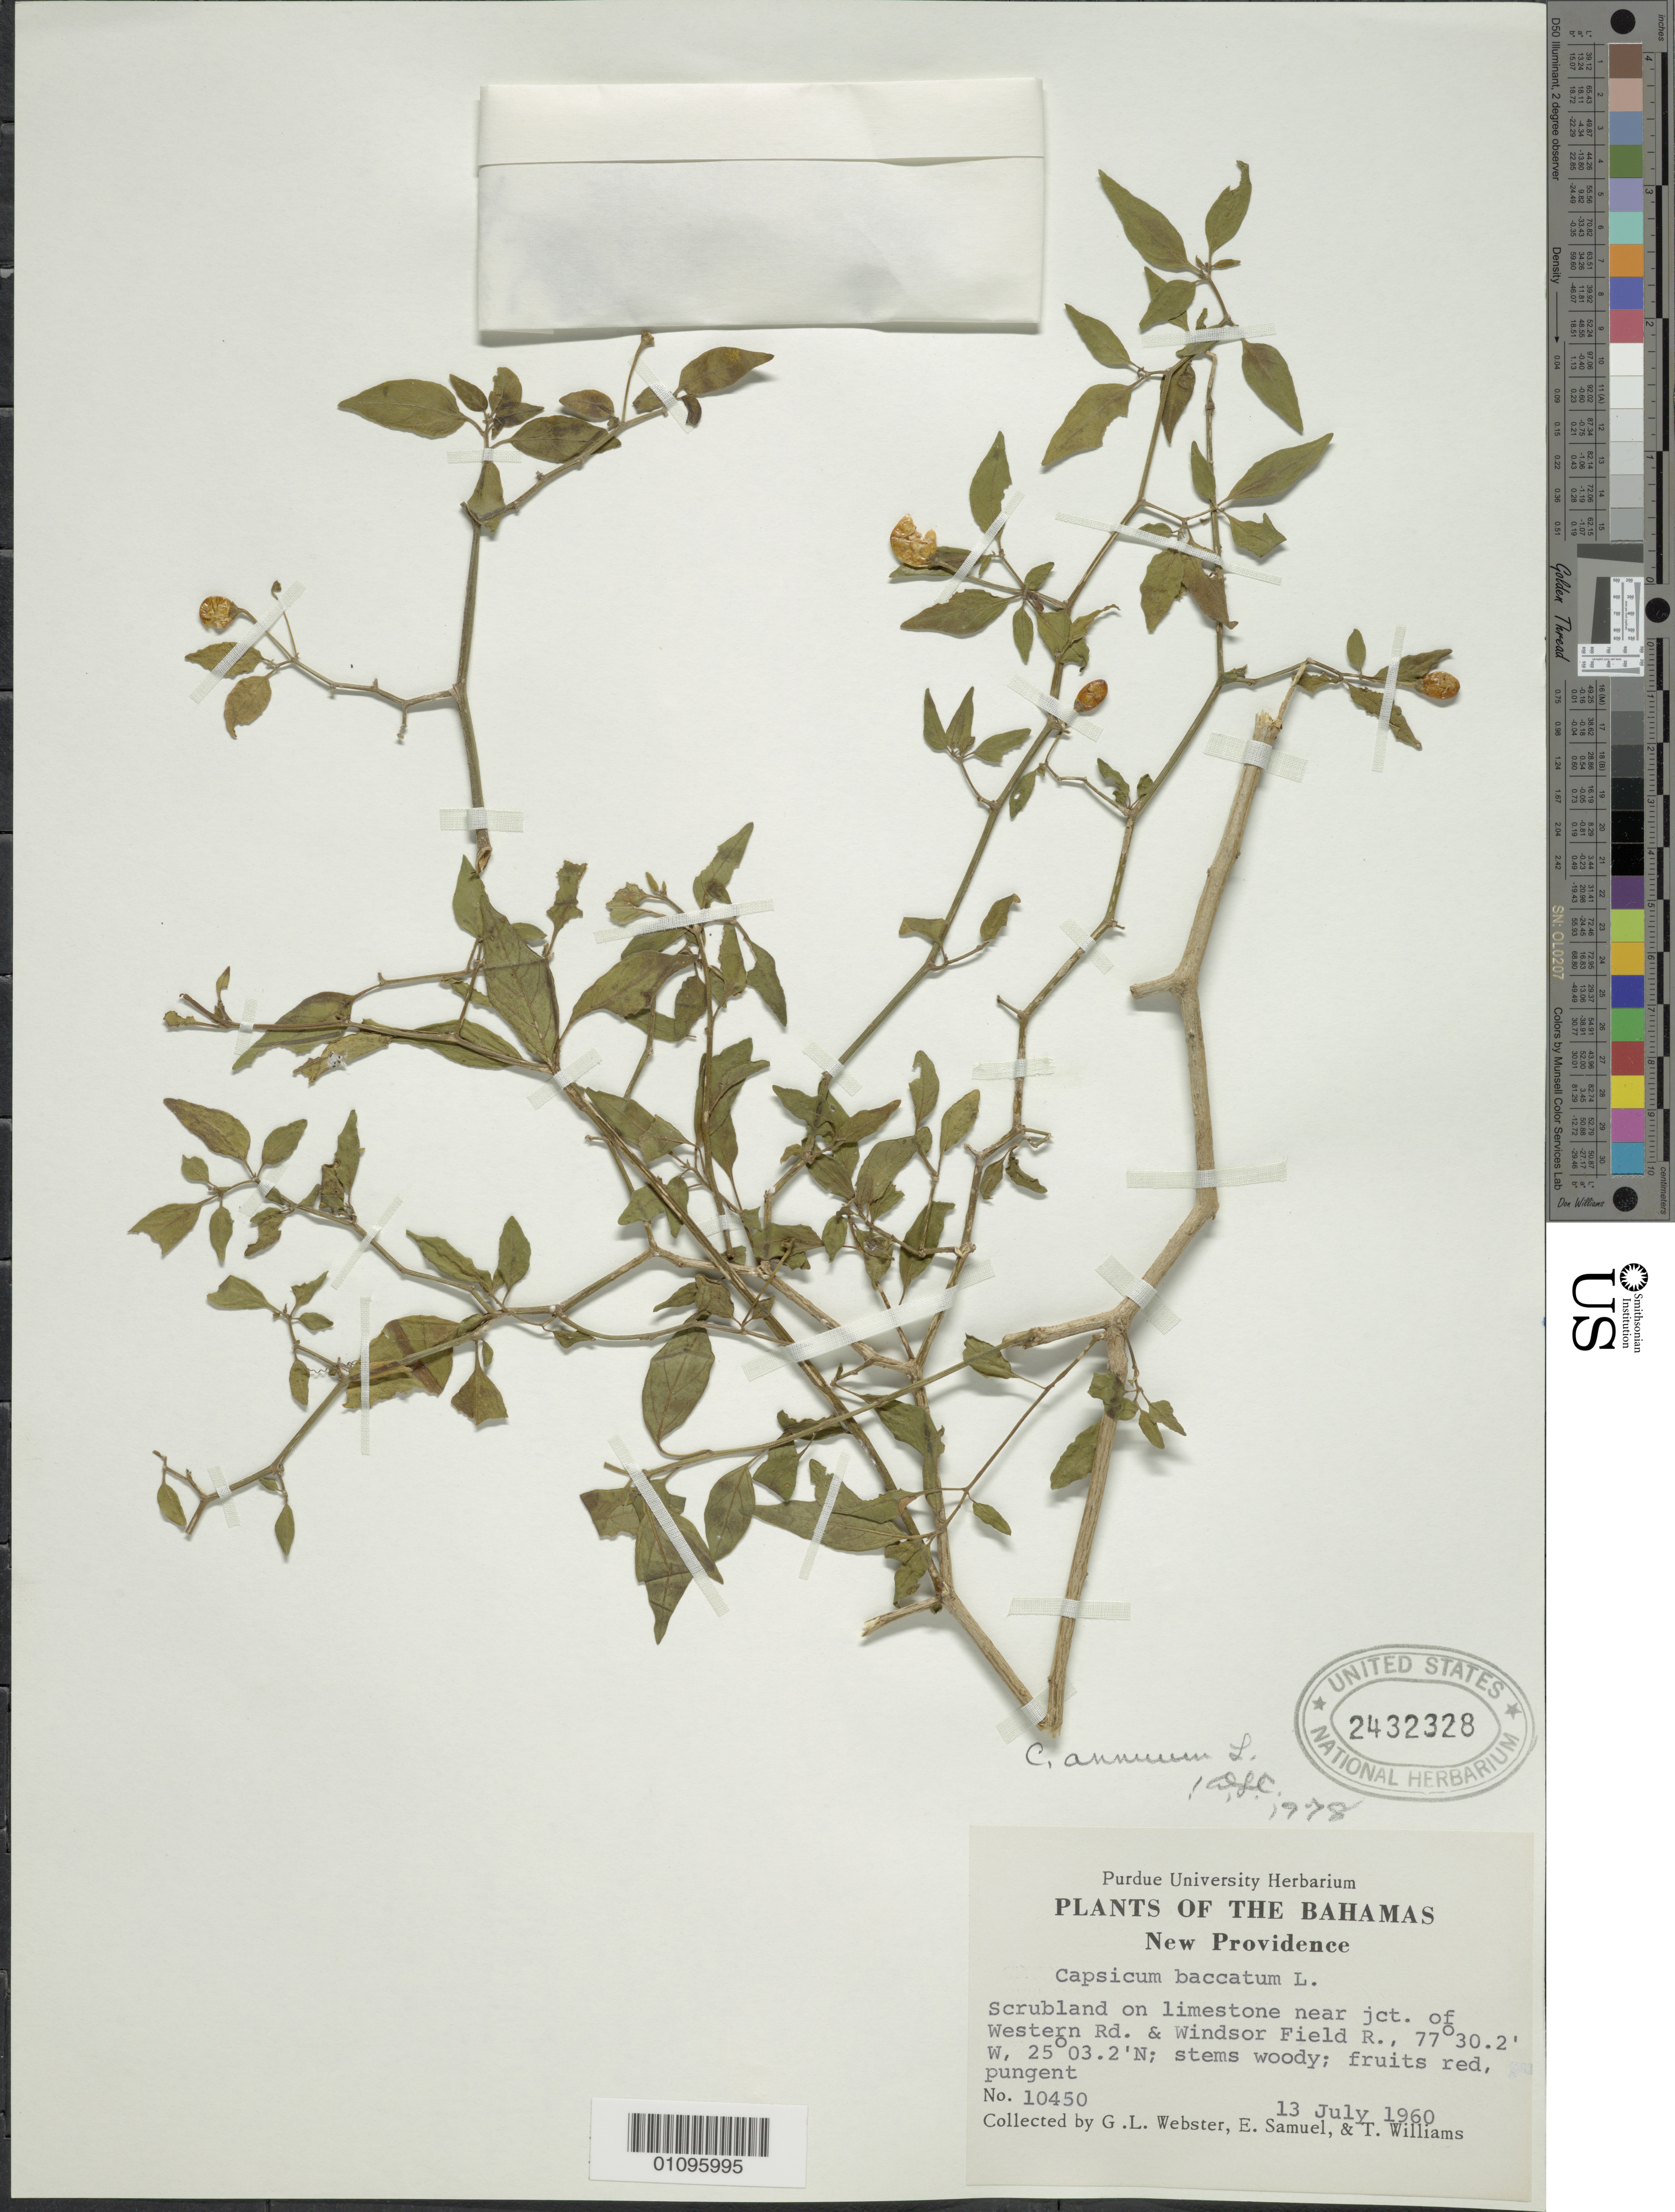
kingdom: Plantae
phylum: Tracheophyta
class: Magnoliopsida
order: Solanales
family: Solanaceae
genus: Capsicum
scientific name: Capsicum annuum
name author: L.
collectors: G. L. Webster, E. Samuel & T. Williams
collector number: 10450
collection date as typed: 13 Jul 1960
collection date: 1960-07-13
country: Bahamas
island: New Providence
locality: Western Road and Windsor Field R. junction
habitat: Scrubland on limestone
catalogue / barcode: US 2432328